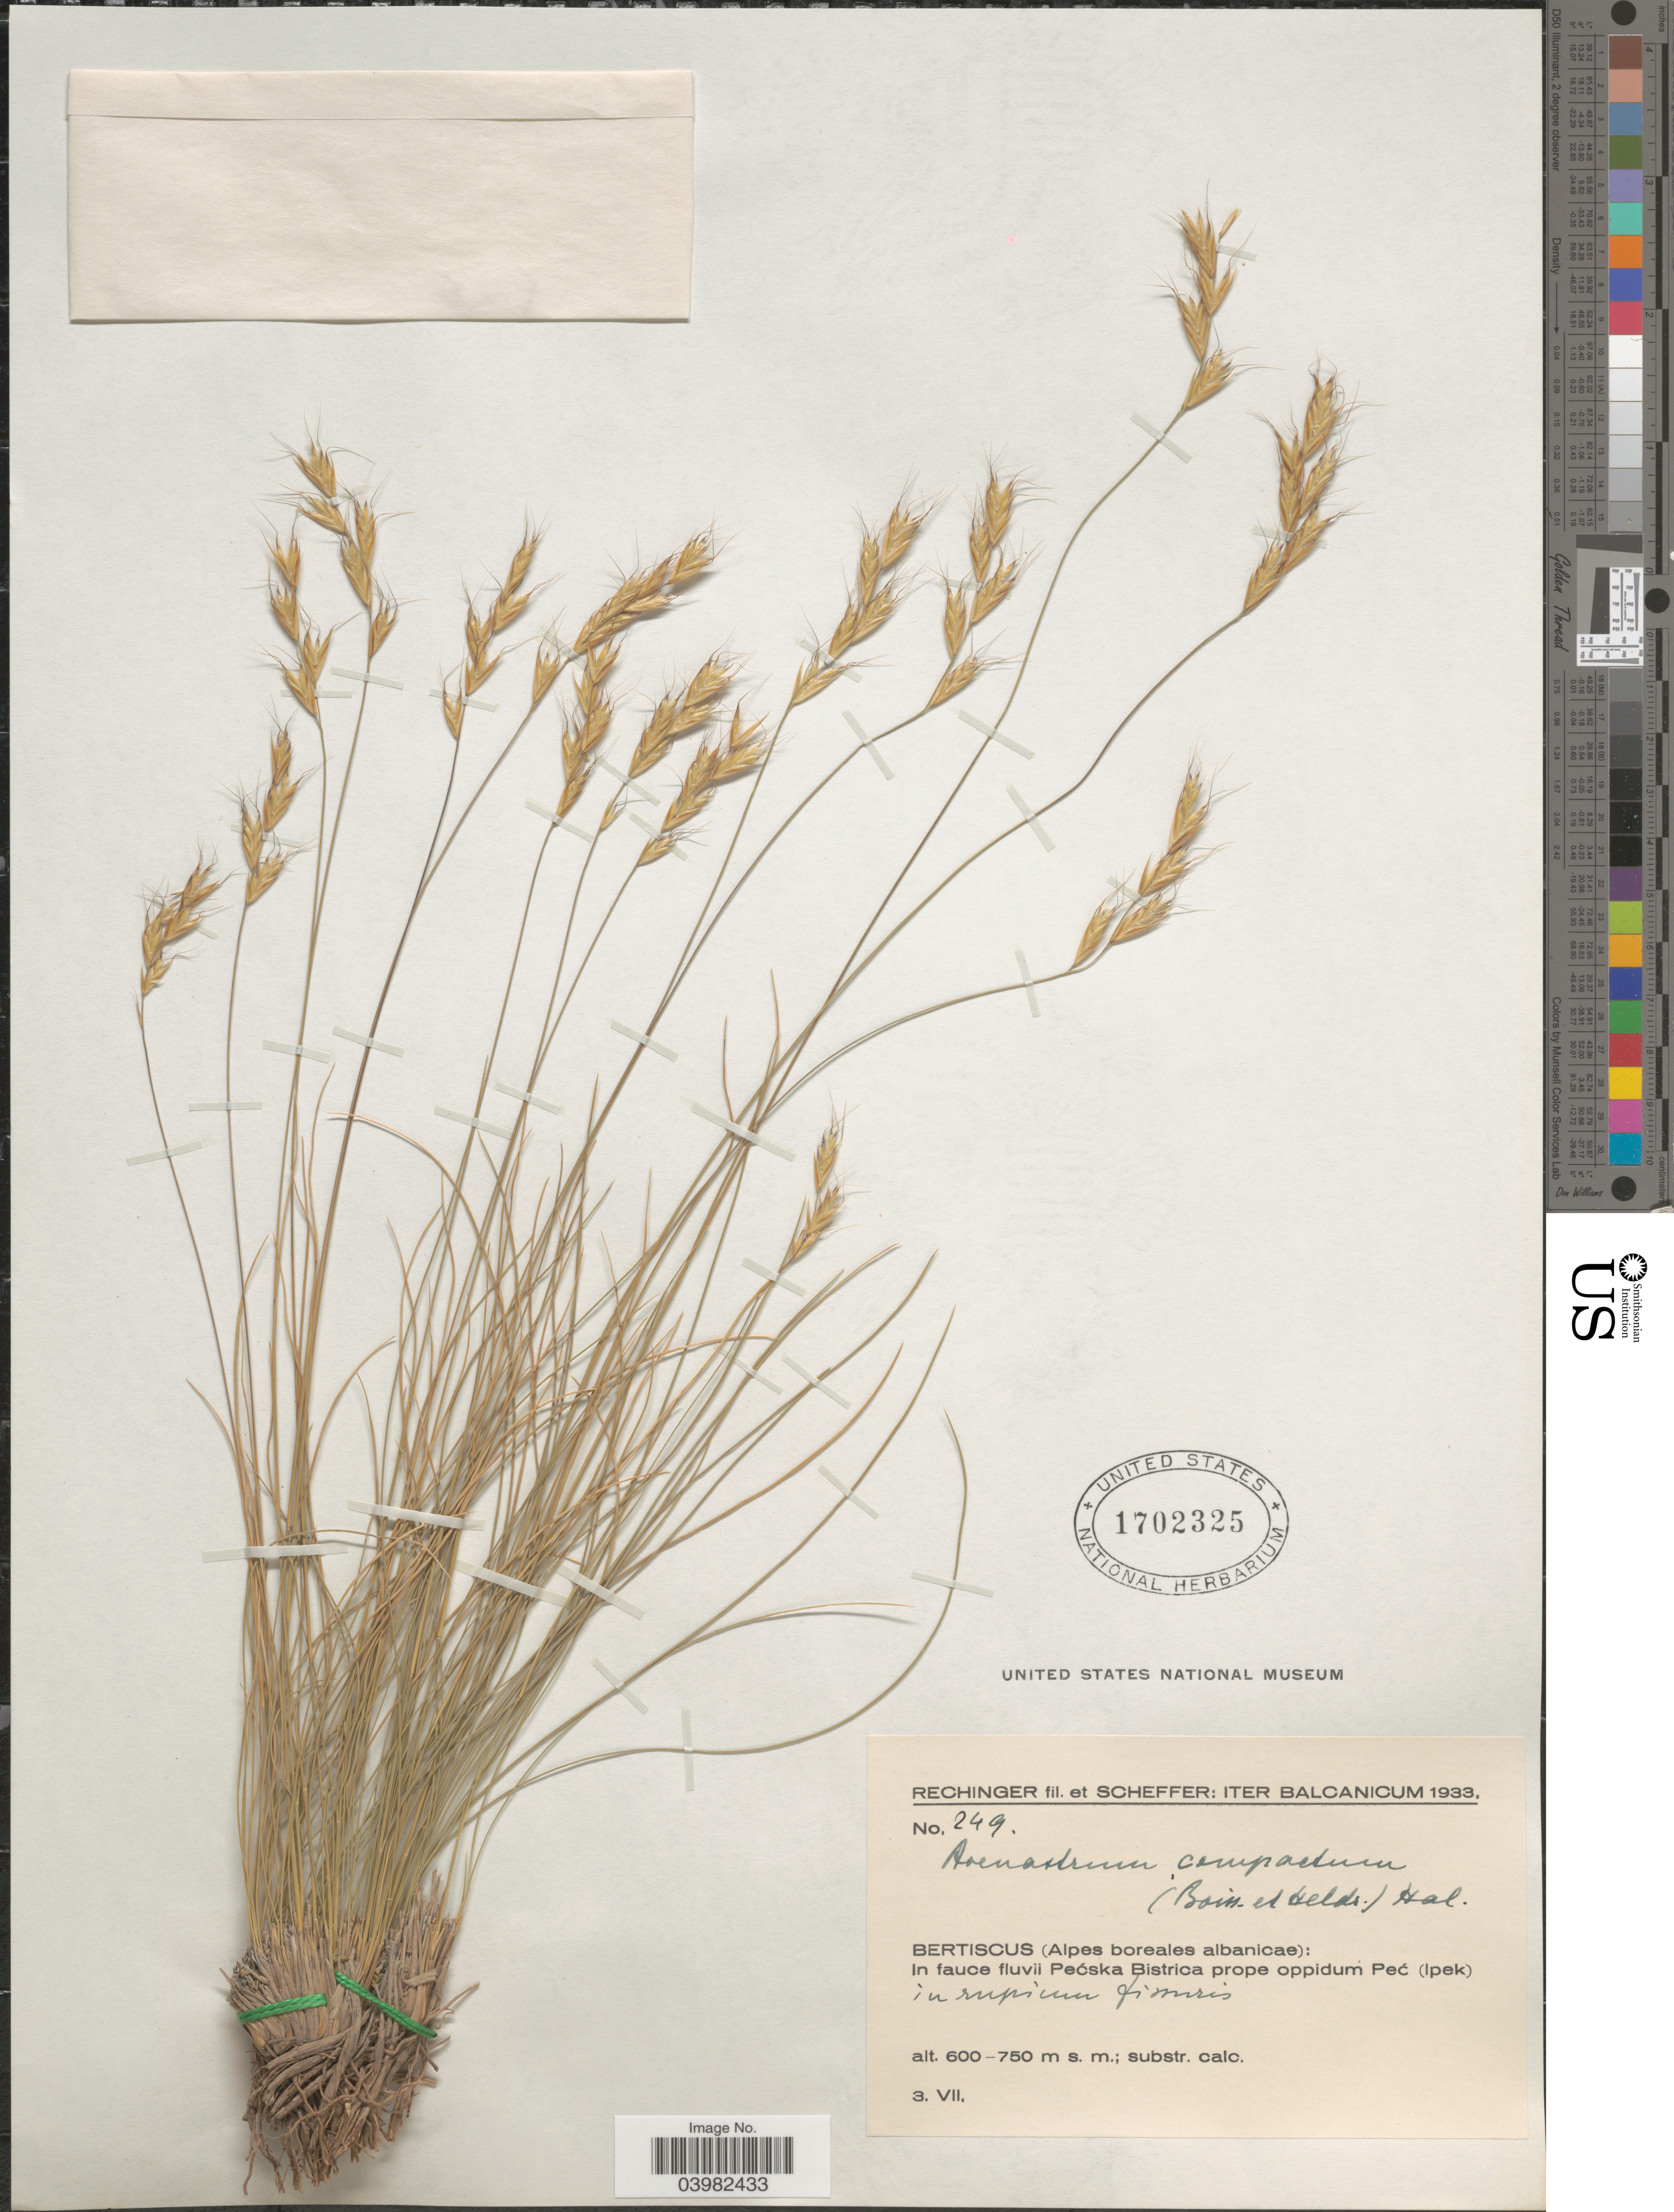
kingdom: Plantae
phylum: Tracheophyta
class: Liliopsida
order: Poales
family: Poaceae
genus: Danthoniastrum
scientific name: Danthoniastrum compactum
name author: (Boiss. & Heldr.) Holub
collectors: -- Rechinger & Scheffer, --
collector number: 249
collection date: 1933-07-03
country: Kosovo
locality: Iter Balcanicum. Bertiscus (Alpes boreales albanicae): In fauce fluvii Pećska Bistrica prope oppidum Peć (Ipek) in rupicum [interpreted] firmris [interpreted].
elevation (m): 600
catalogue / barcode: US 1702325